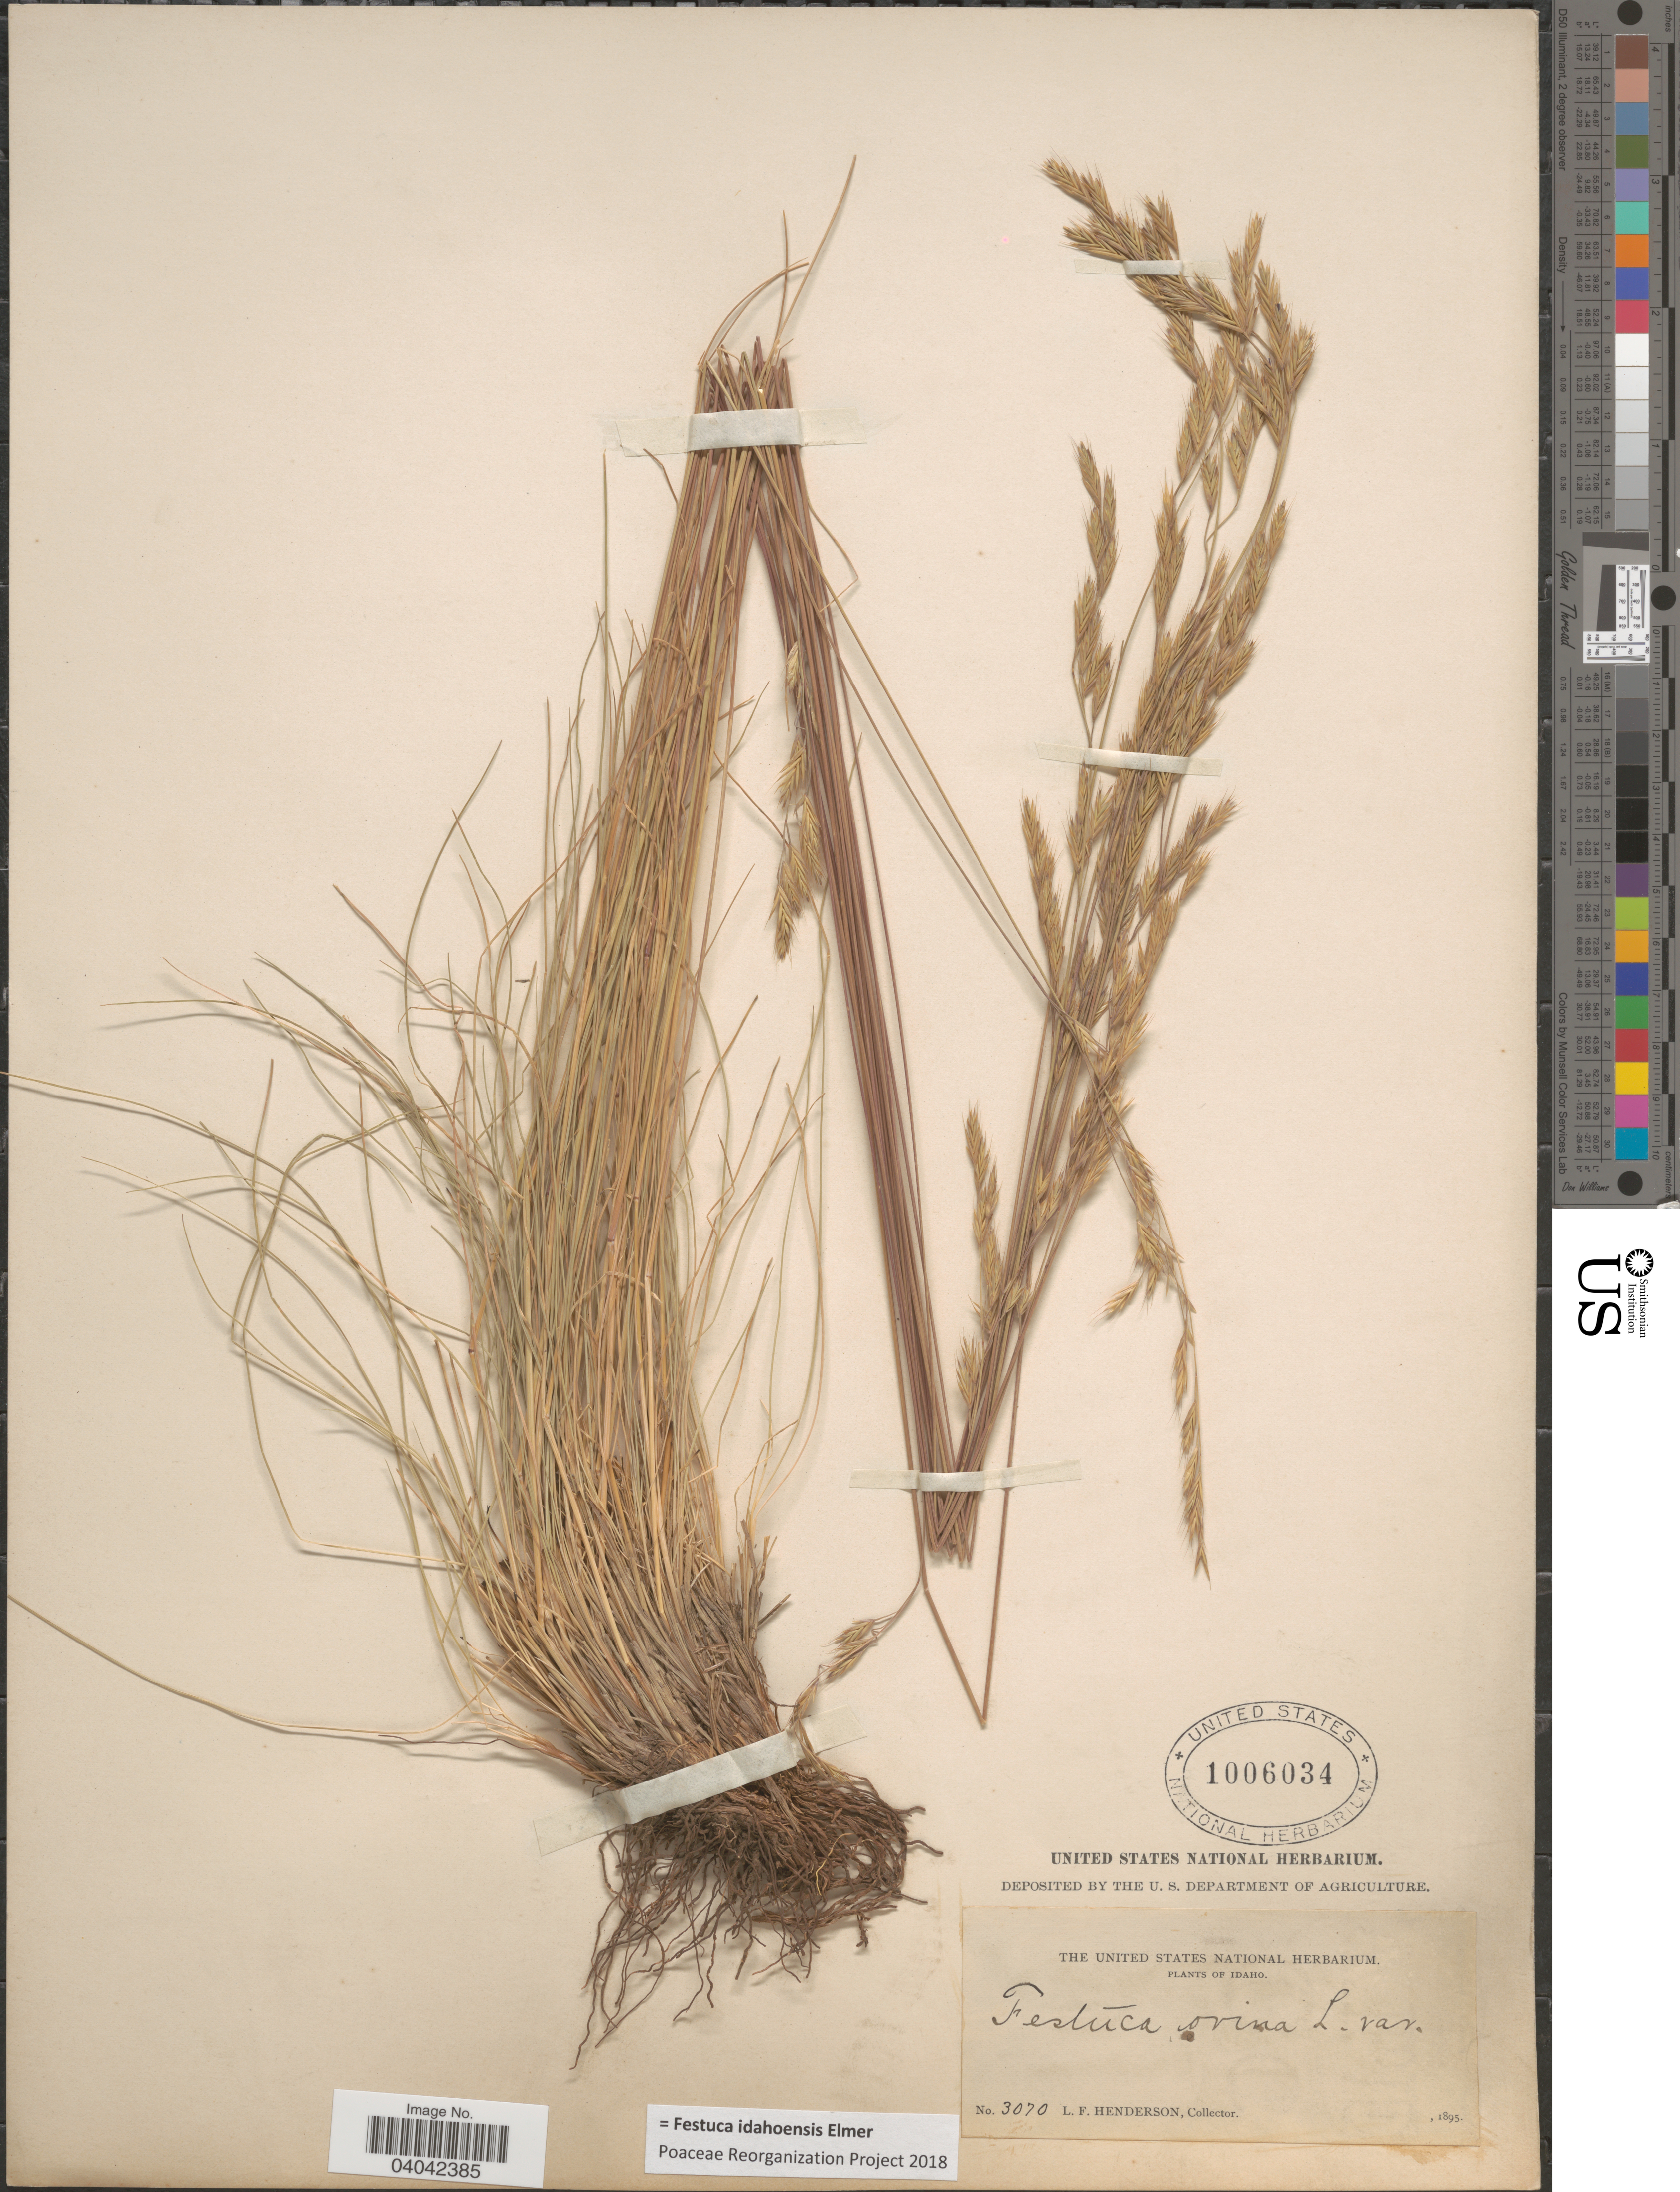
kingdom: Plantae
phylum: Tracheophyta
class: Liliopsida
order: Poales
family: Poaceae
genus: Festuca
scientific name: Festuca idahoensis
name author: Elmer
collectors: L. Henderson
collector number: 3070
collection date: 1895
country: United States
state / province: Idaho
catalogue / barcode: US 1006034